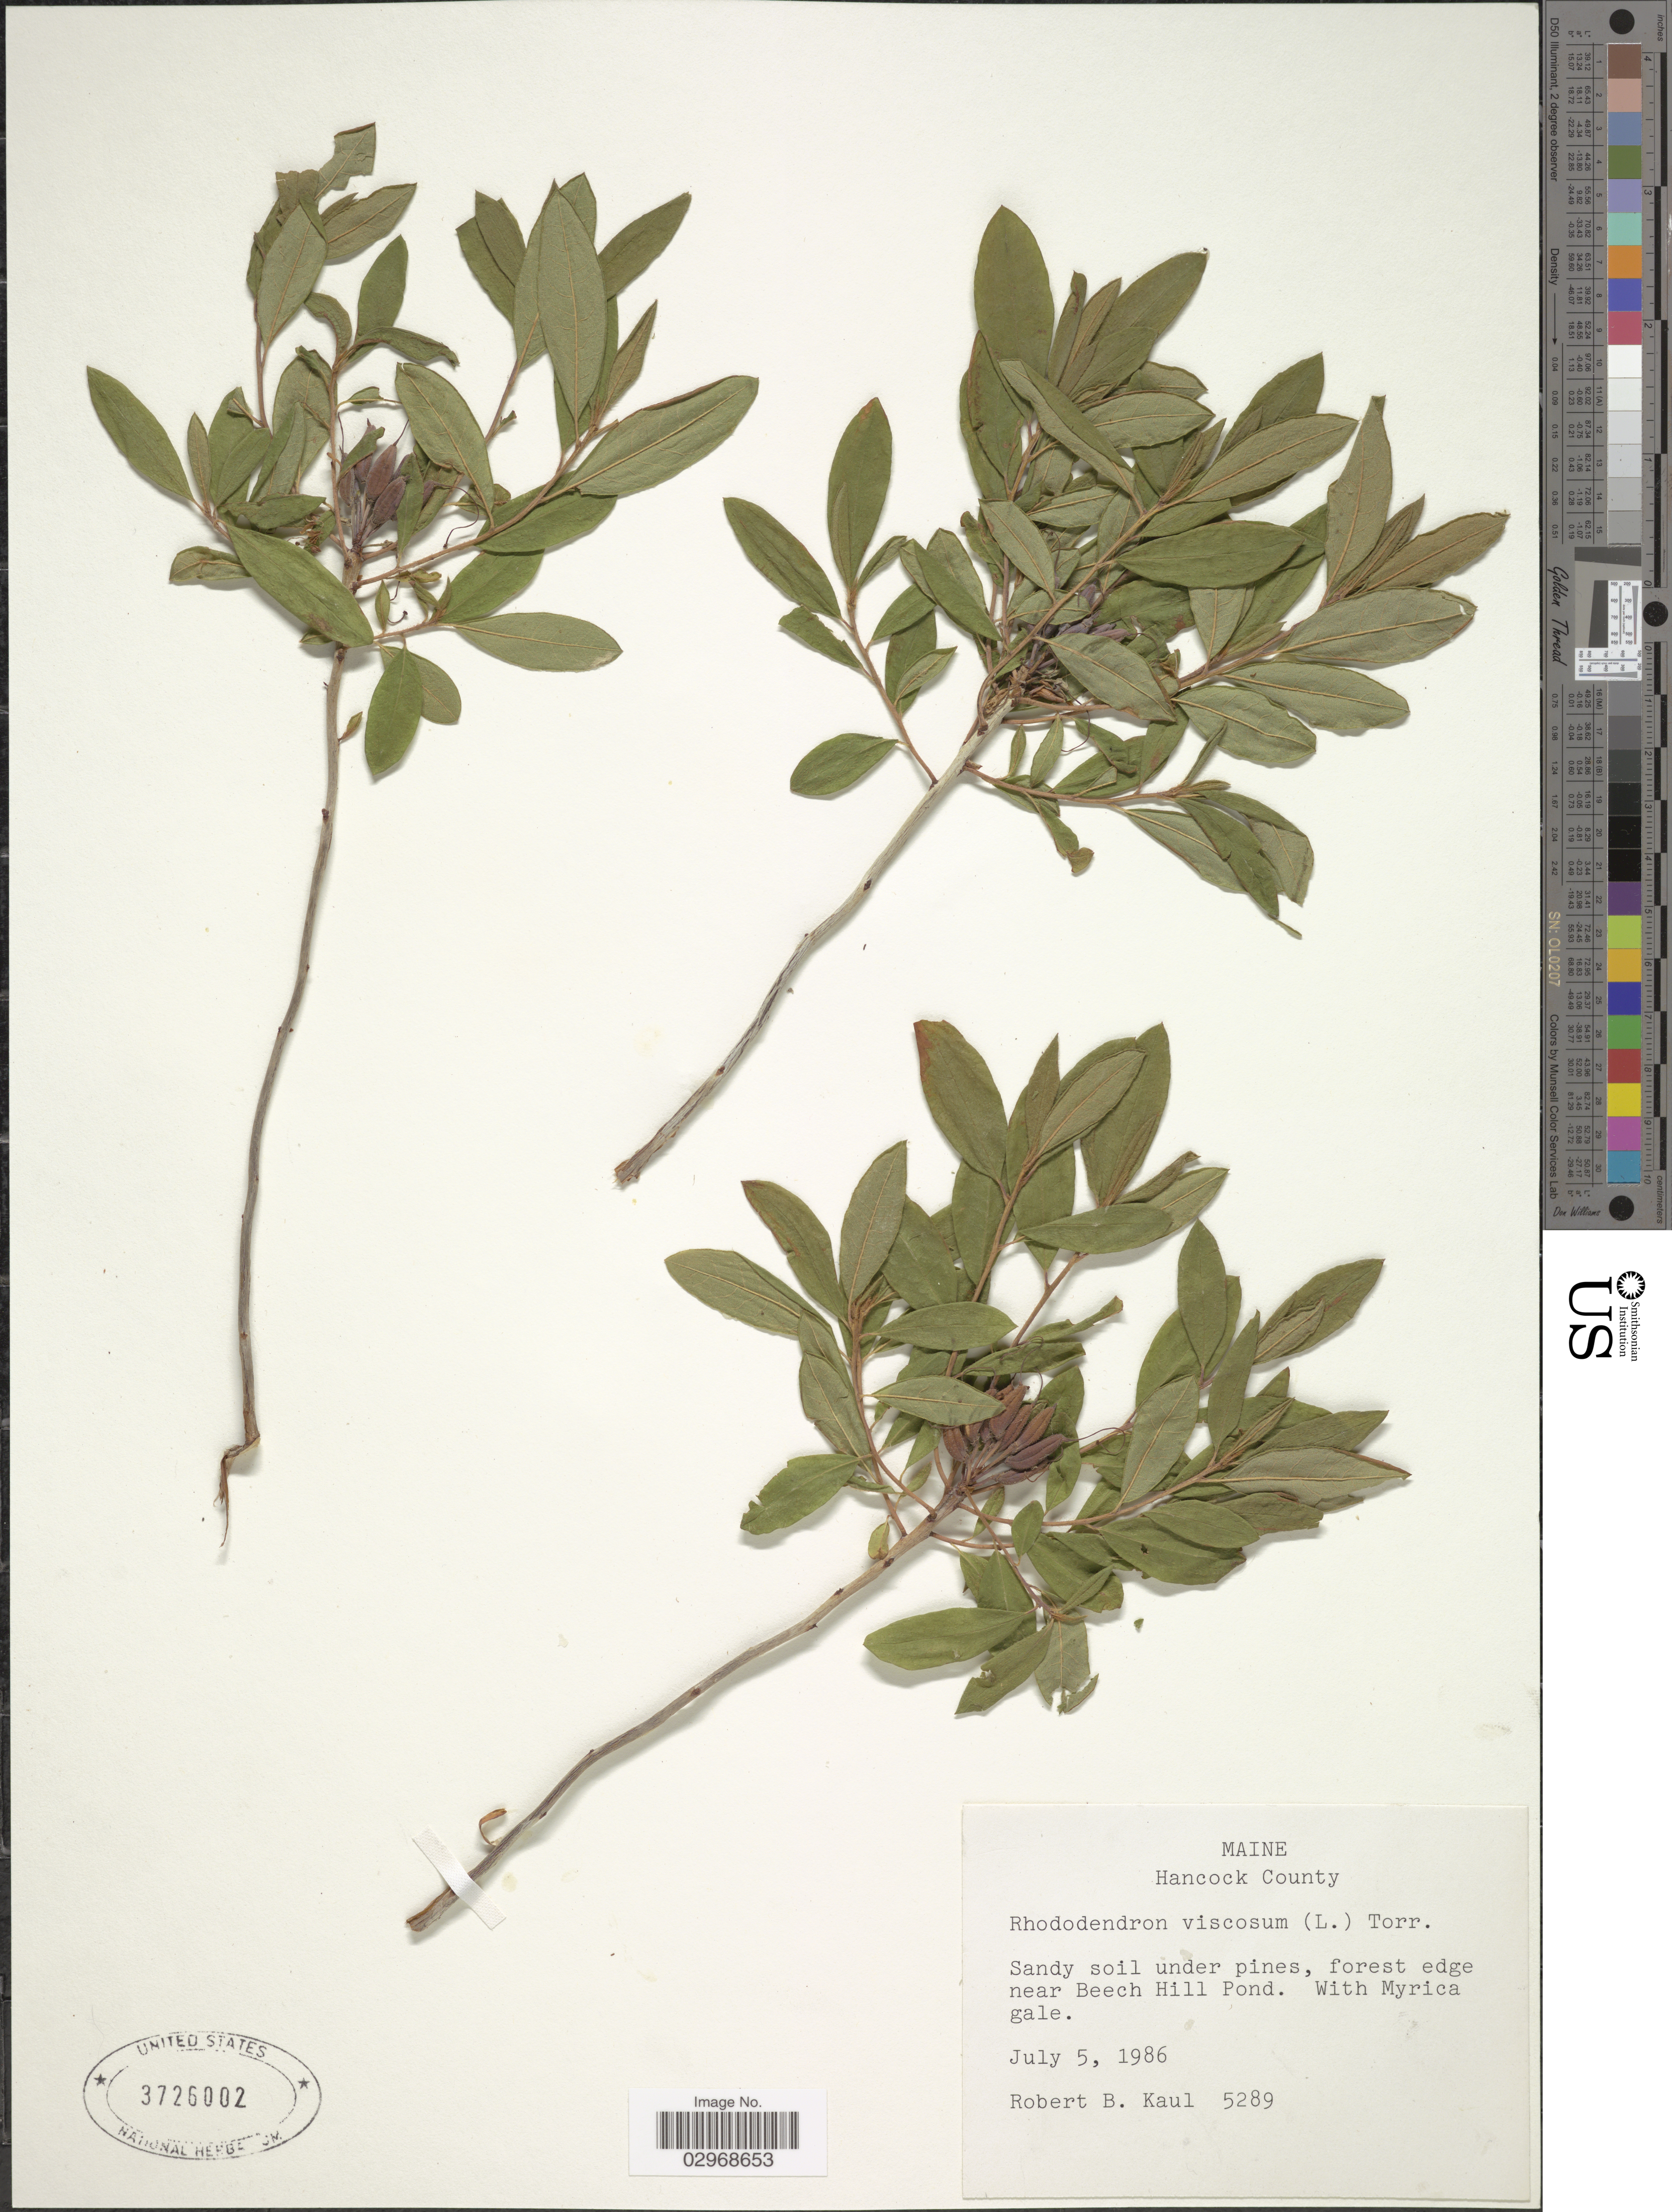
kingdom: Plantae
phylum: Tracheophyta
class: Magnoliopsida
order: Ericales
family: Ericaceae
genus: Rhododendron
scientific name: Rhododendron viscosum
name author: (L.) Torr.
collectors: R. Kaul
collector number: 5289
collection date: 1986-07-05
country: United States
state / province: Maine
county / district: Hancock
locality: Sandy soil under pines, forest edge near Beech Hill Pond.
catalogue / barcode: US 3726002